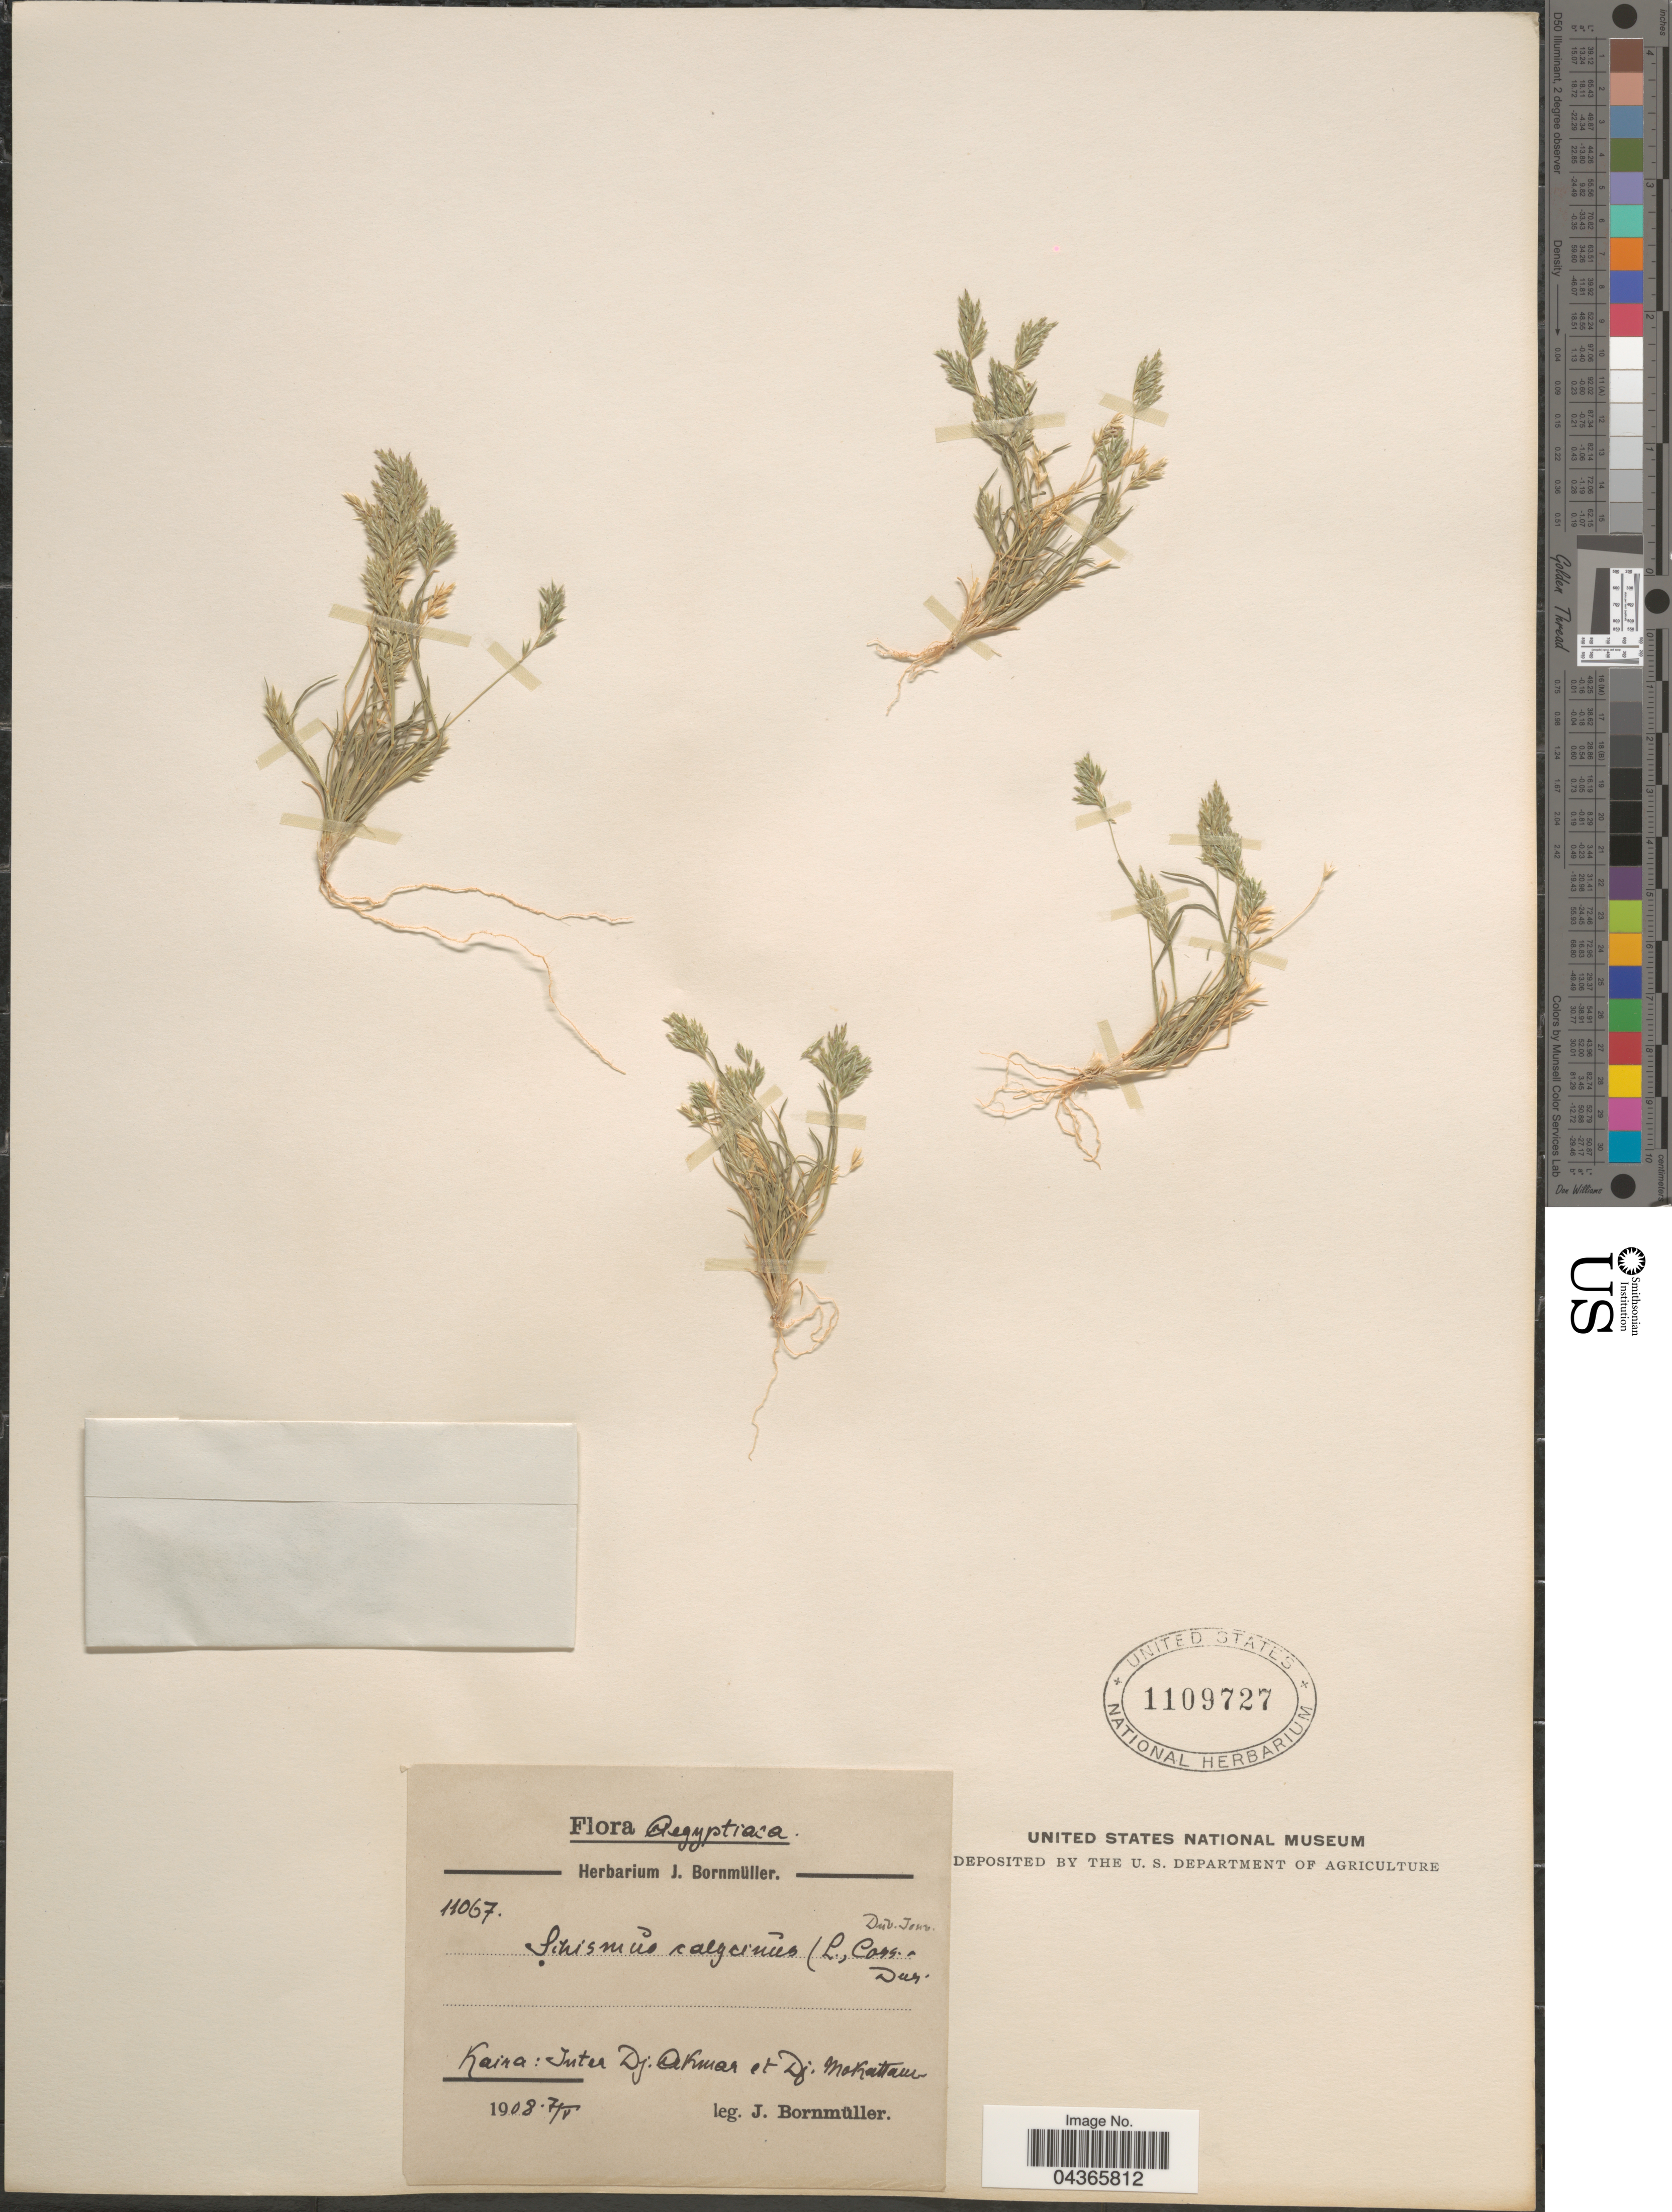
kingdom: Plantae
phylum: Tracheophyta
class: Liliopsida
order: Poales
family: Poaceae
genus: Schismus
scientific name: Schismus barbatus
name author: (L.) Thell.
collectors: J. Bornmüller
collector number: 11067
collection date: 1908-05-07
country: Egypt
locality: Ægyptiaca. Kaira: Inter Dj. Akmar et Dj. Mokattam.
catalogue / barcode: US 1109727